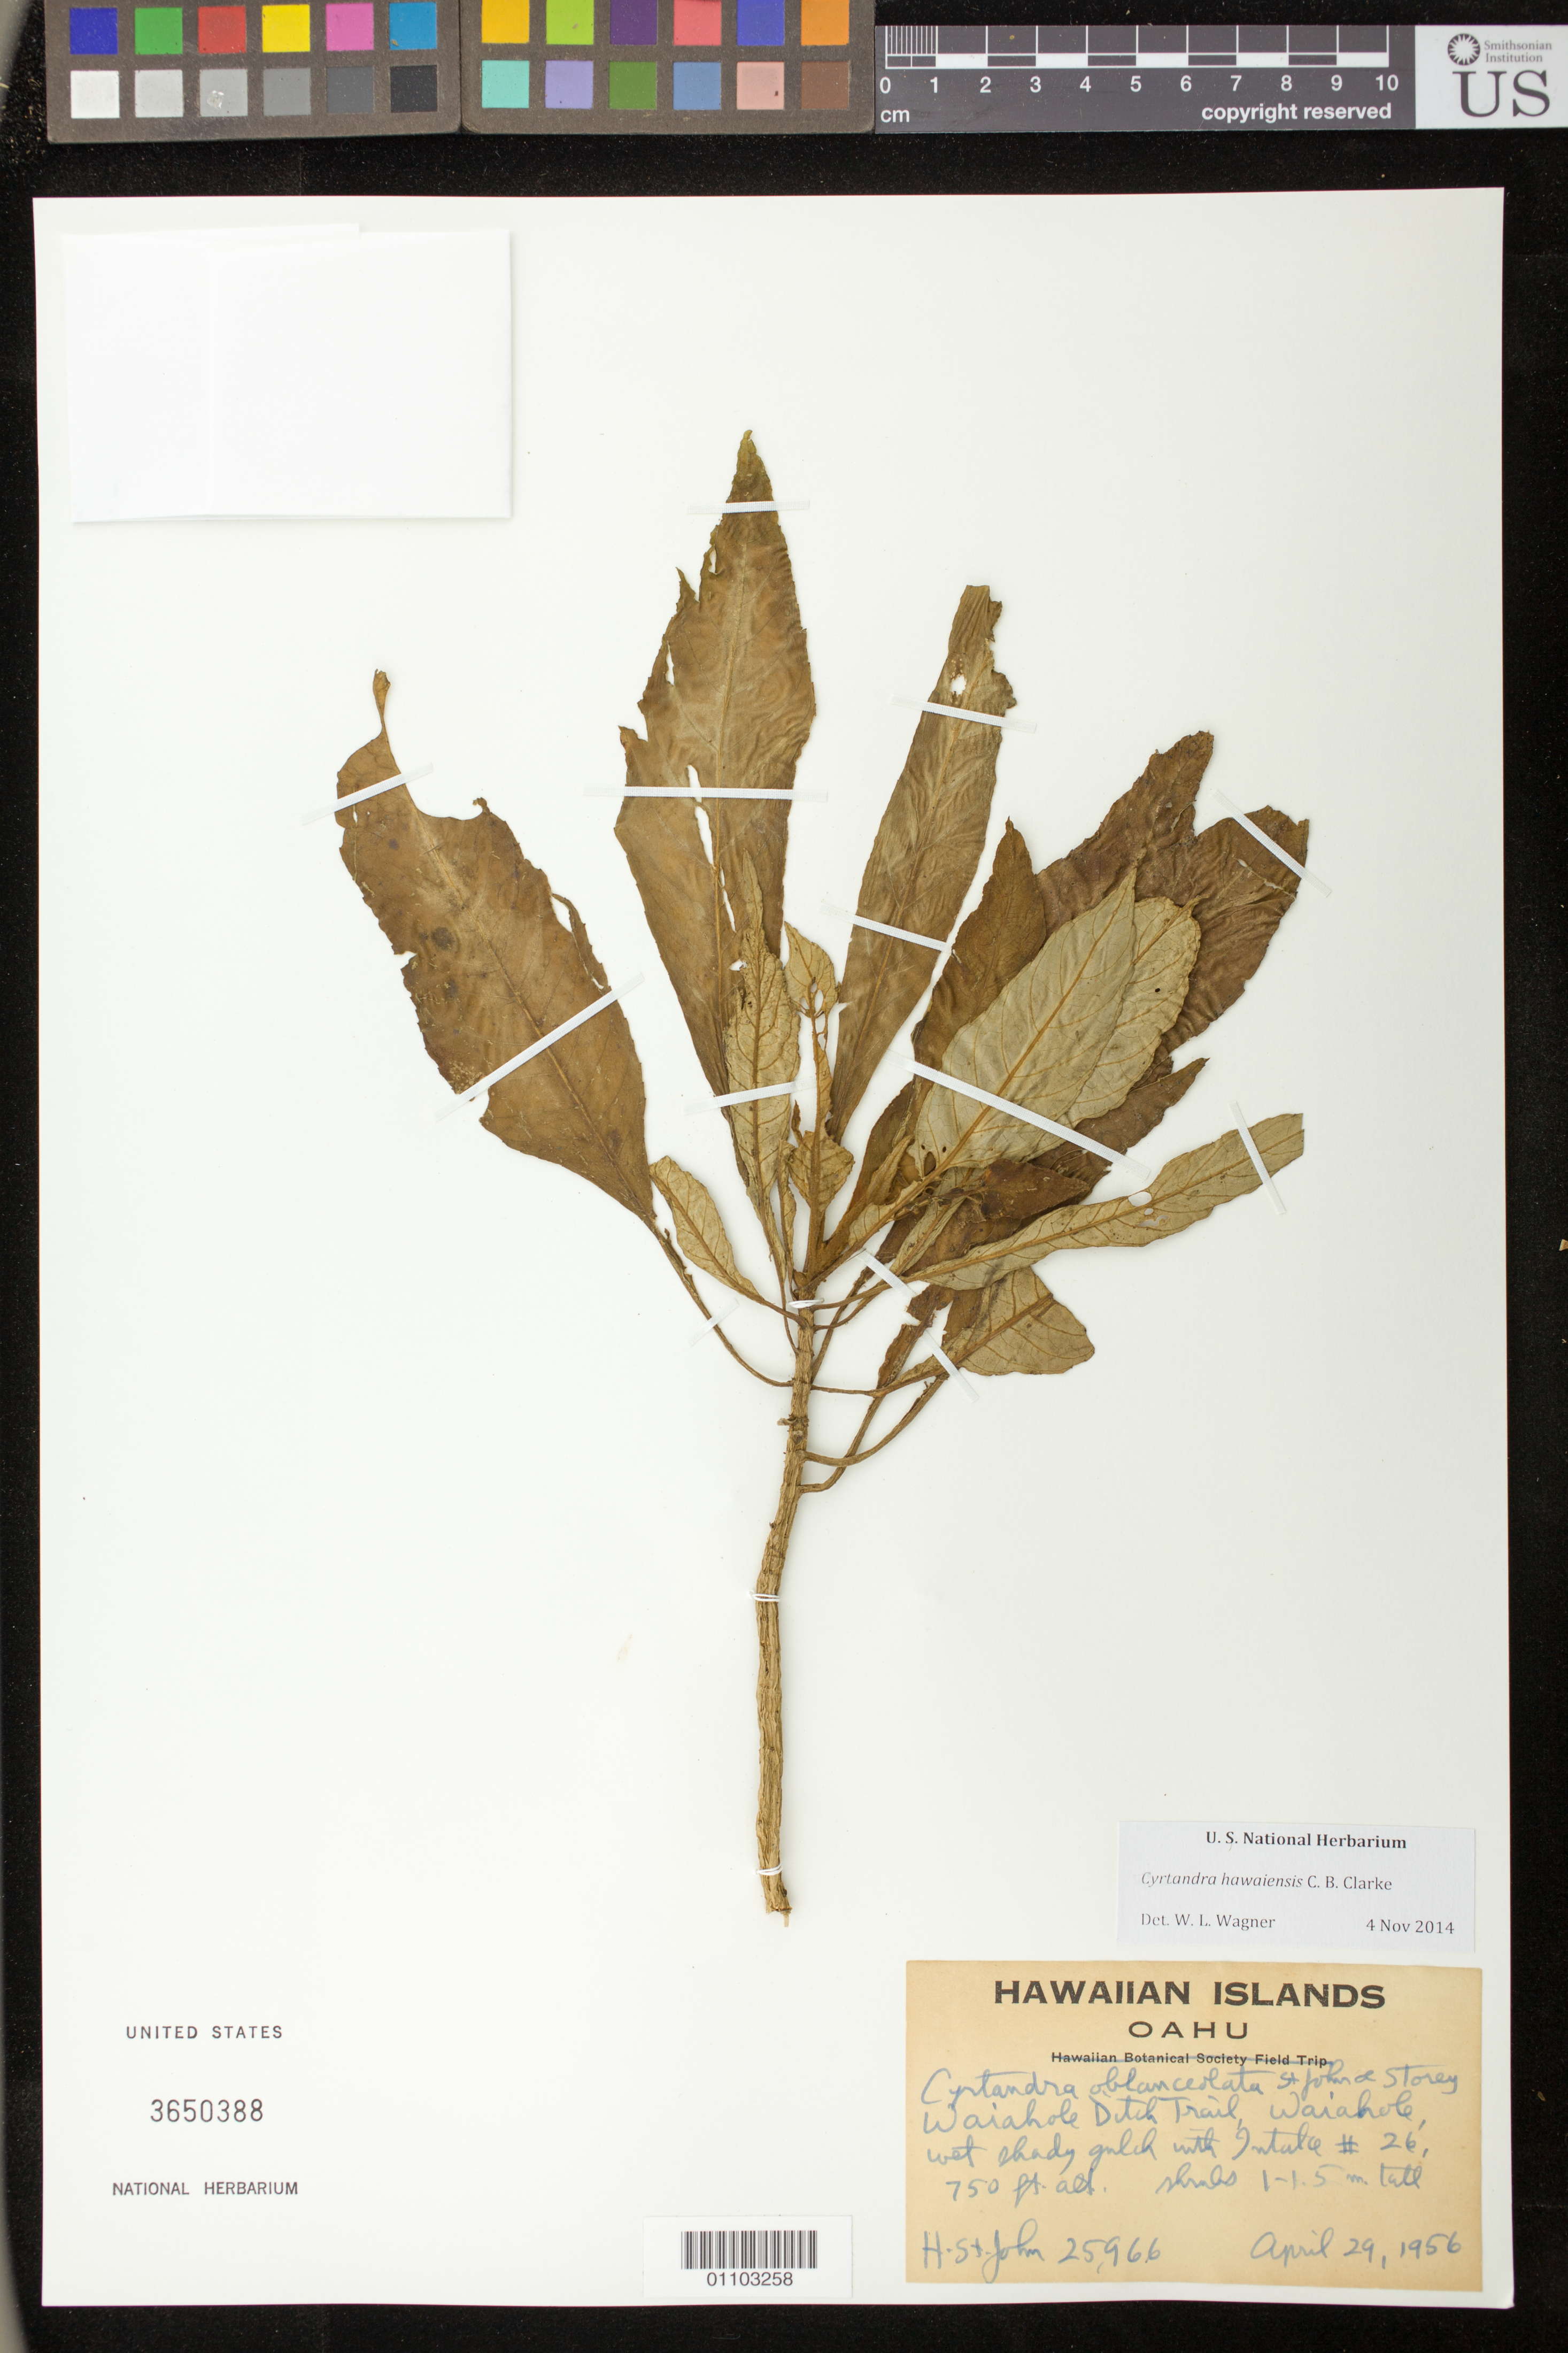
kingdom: Plantae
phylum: Tracheophyta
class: Magnoliopsida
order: Lamiales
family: Gesneriaceae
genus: Cyrtandra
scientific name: Cyrtandra hawaiensis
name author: C.B. Clarke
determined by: Wagner, W. L., (BOT), Smithsonian Institution - National Museum of Natural History (UNITED STATES)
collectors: H. St. John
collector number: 25,966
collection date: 1956-04-29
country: United States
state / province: Hawaii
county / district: Honolulu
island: Oahu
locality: Waiahole Ditch Trail, Waiahole.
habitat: Wet shady gulch, shrub 1-1.5 m tall.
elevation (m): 750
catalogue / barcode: US 3650388